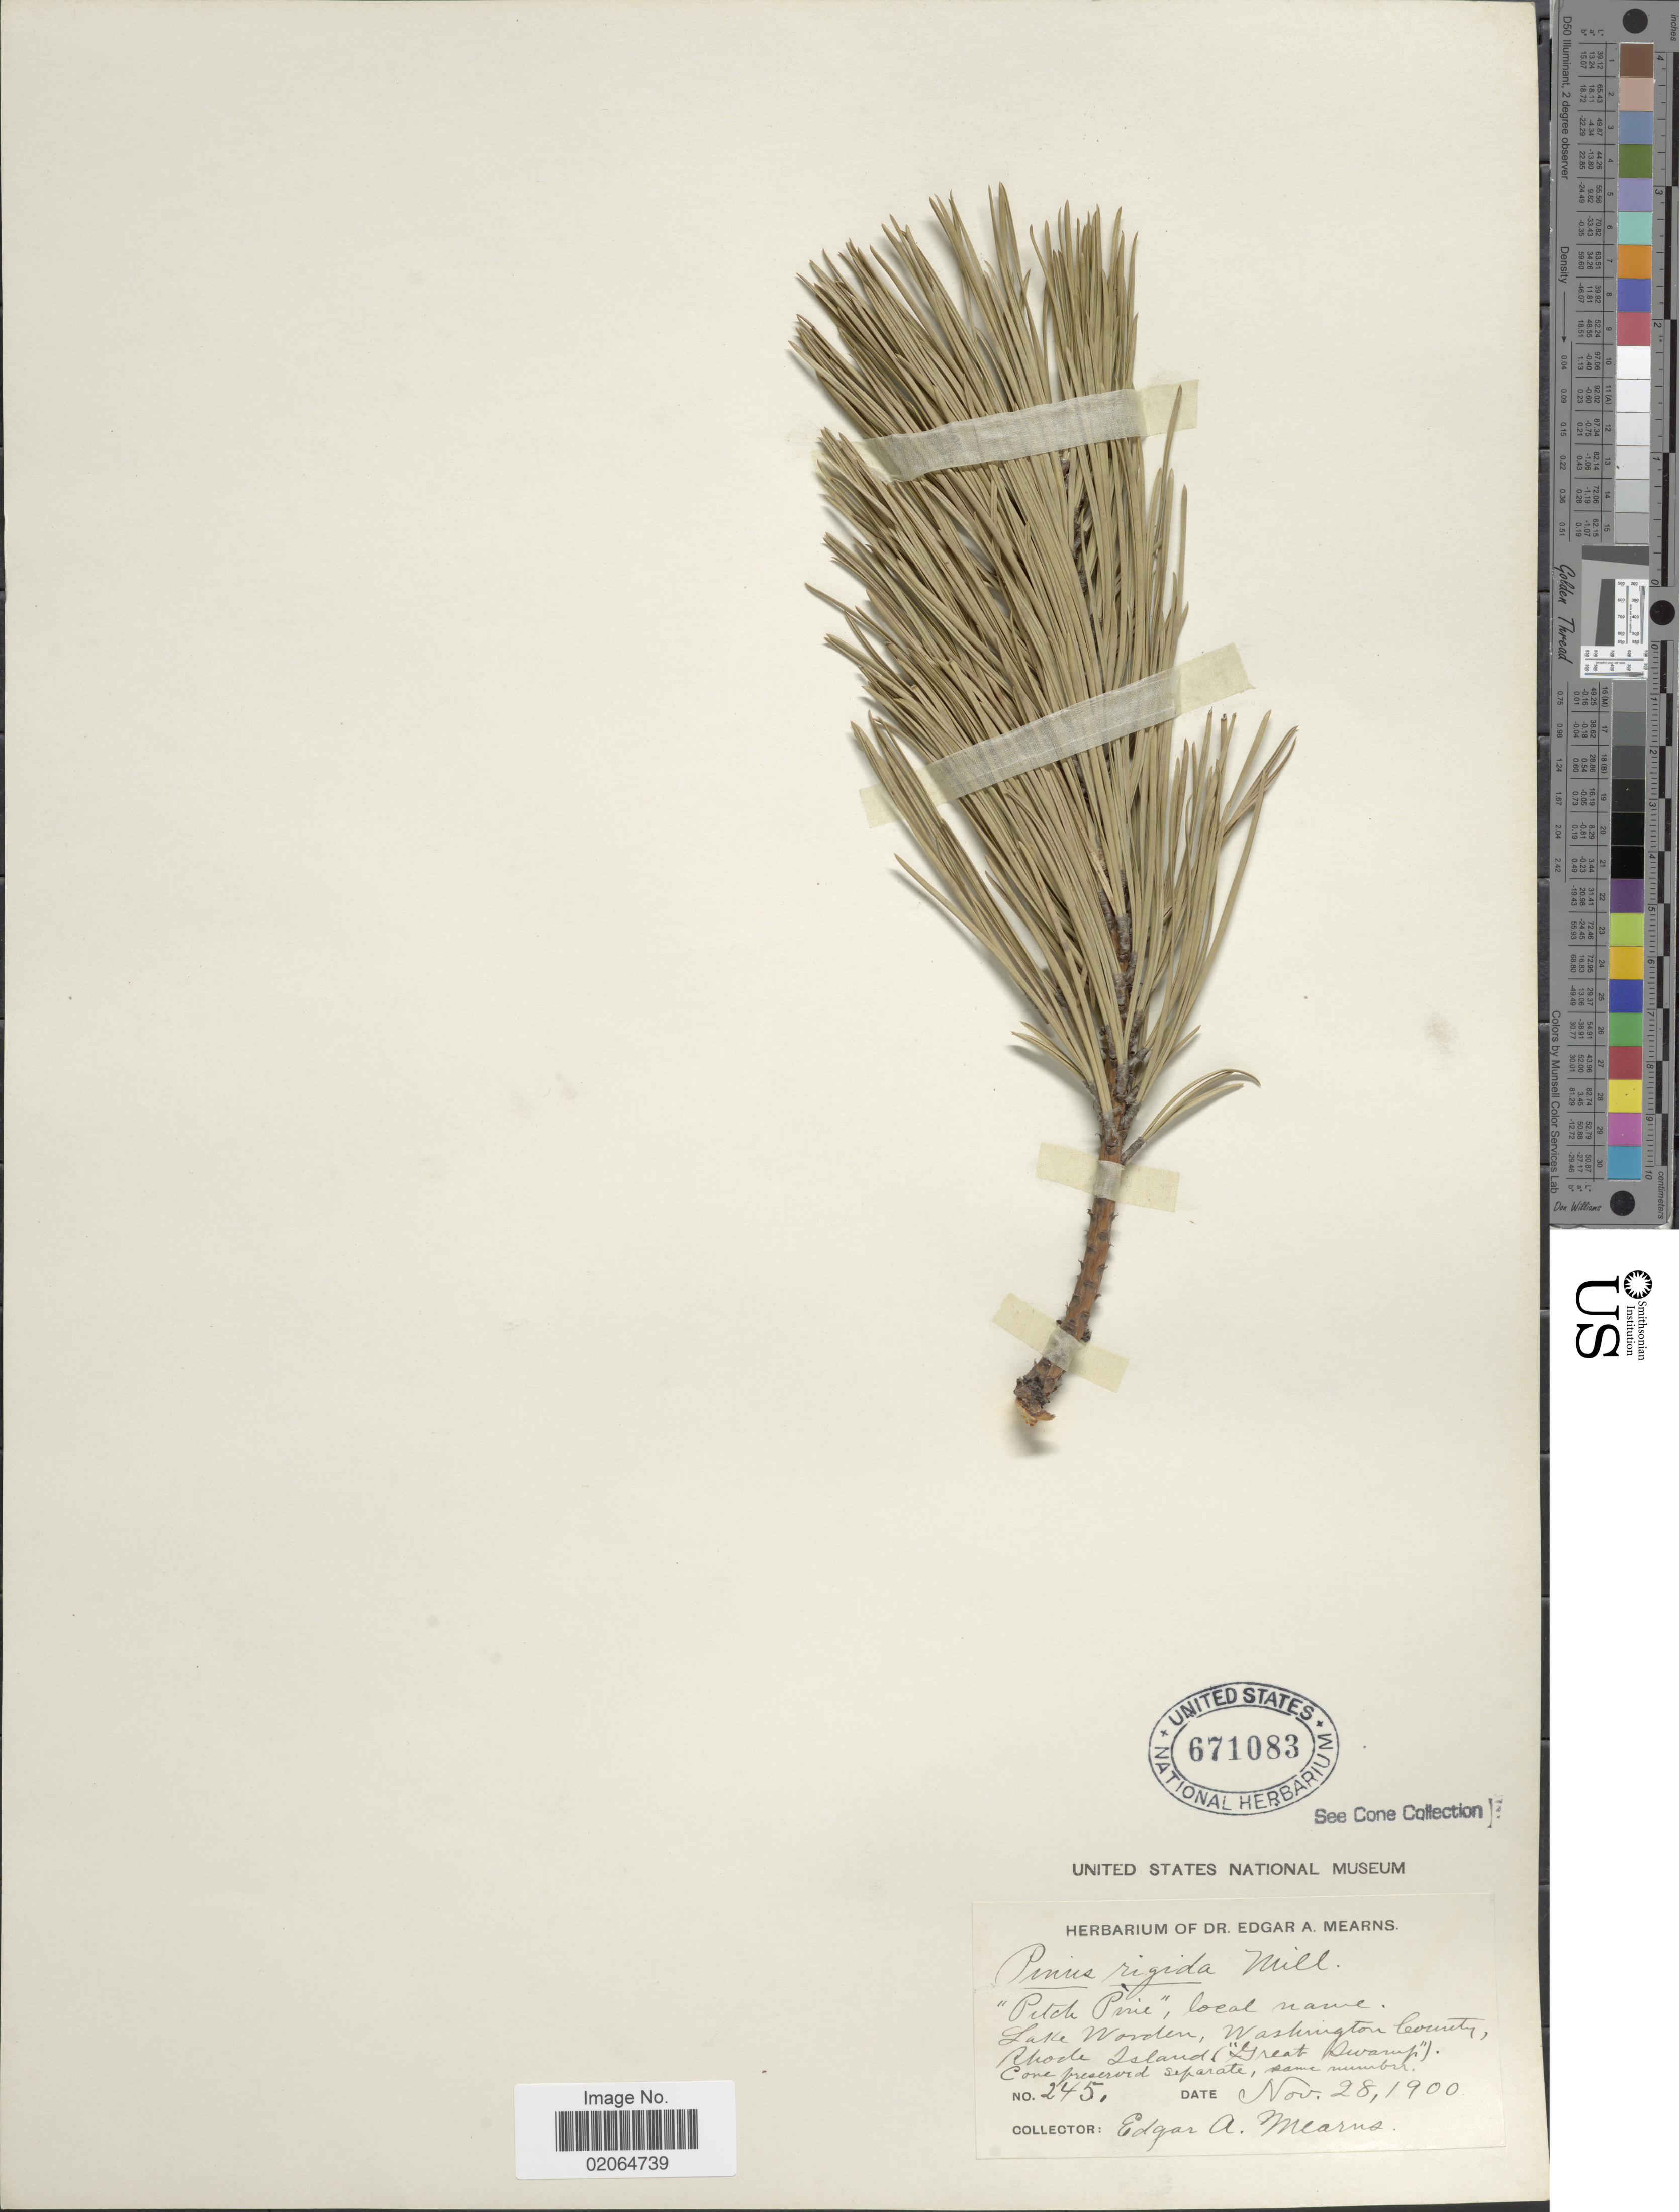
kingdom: Plantae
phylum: Tracheophyta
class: Pinopsida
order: Pinales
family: Pinaceae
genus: Pinus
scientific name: Pinus rigida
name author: Mill.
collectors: E. A. Mearns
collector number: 245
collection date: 1900-11-28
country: United States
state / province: Rhode Island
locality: Lake Worden, Washington County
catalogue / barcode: US 671083